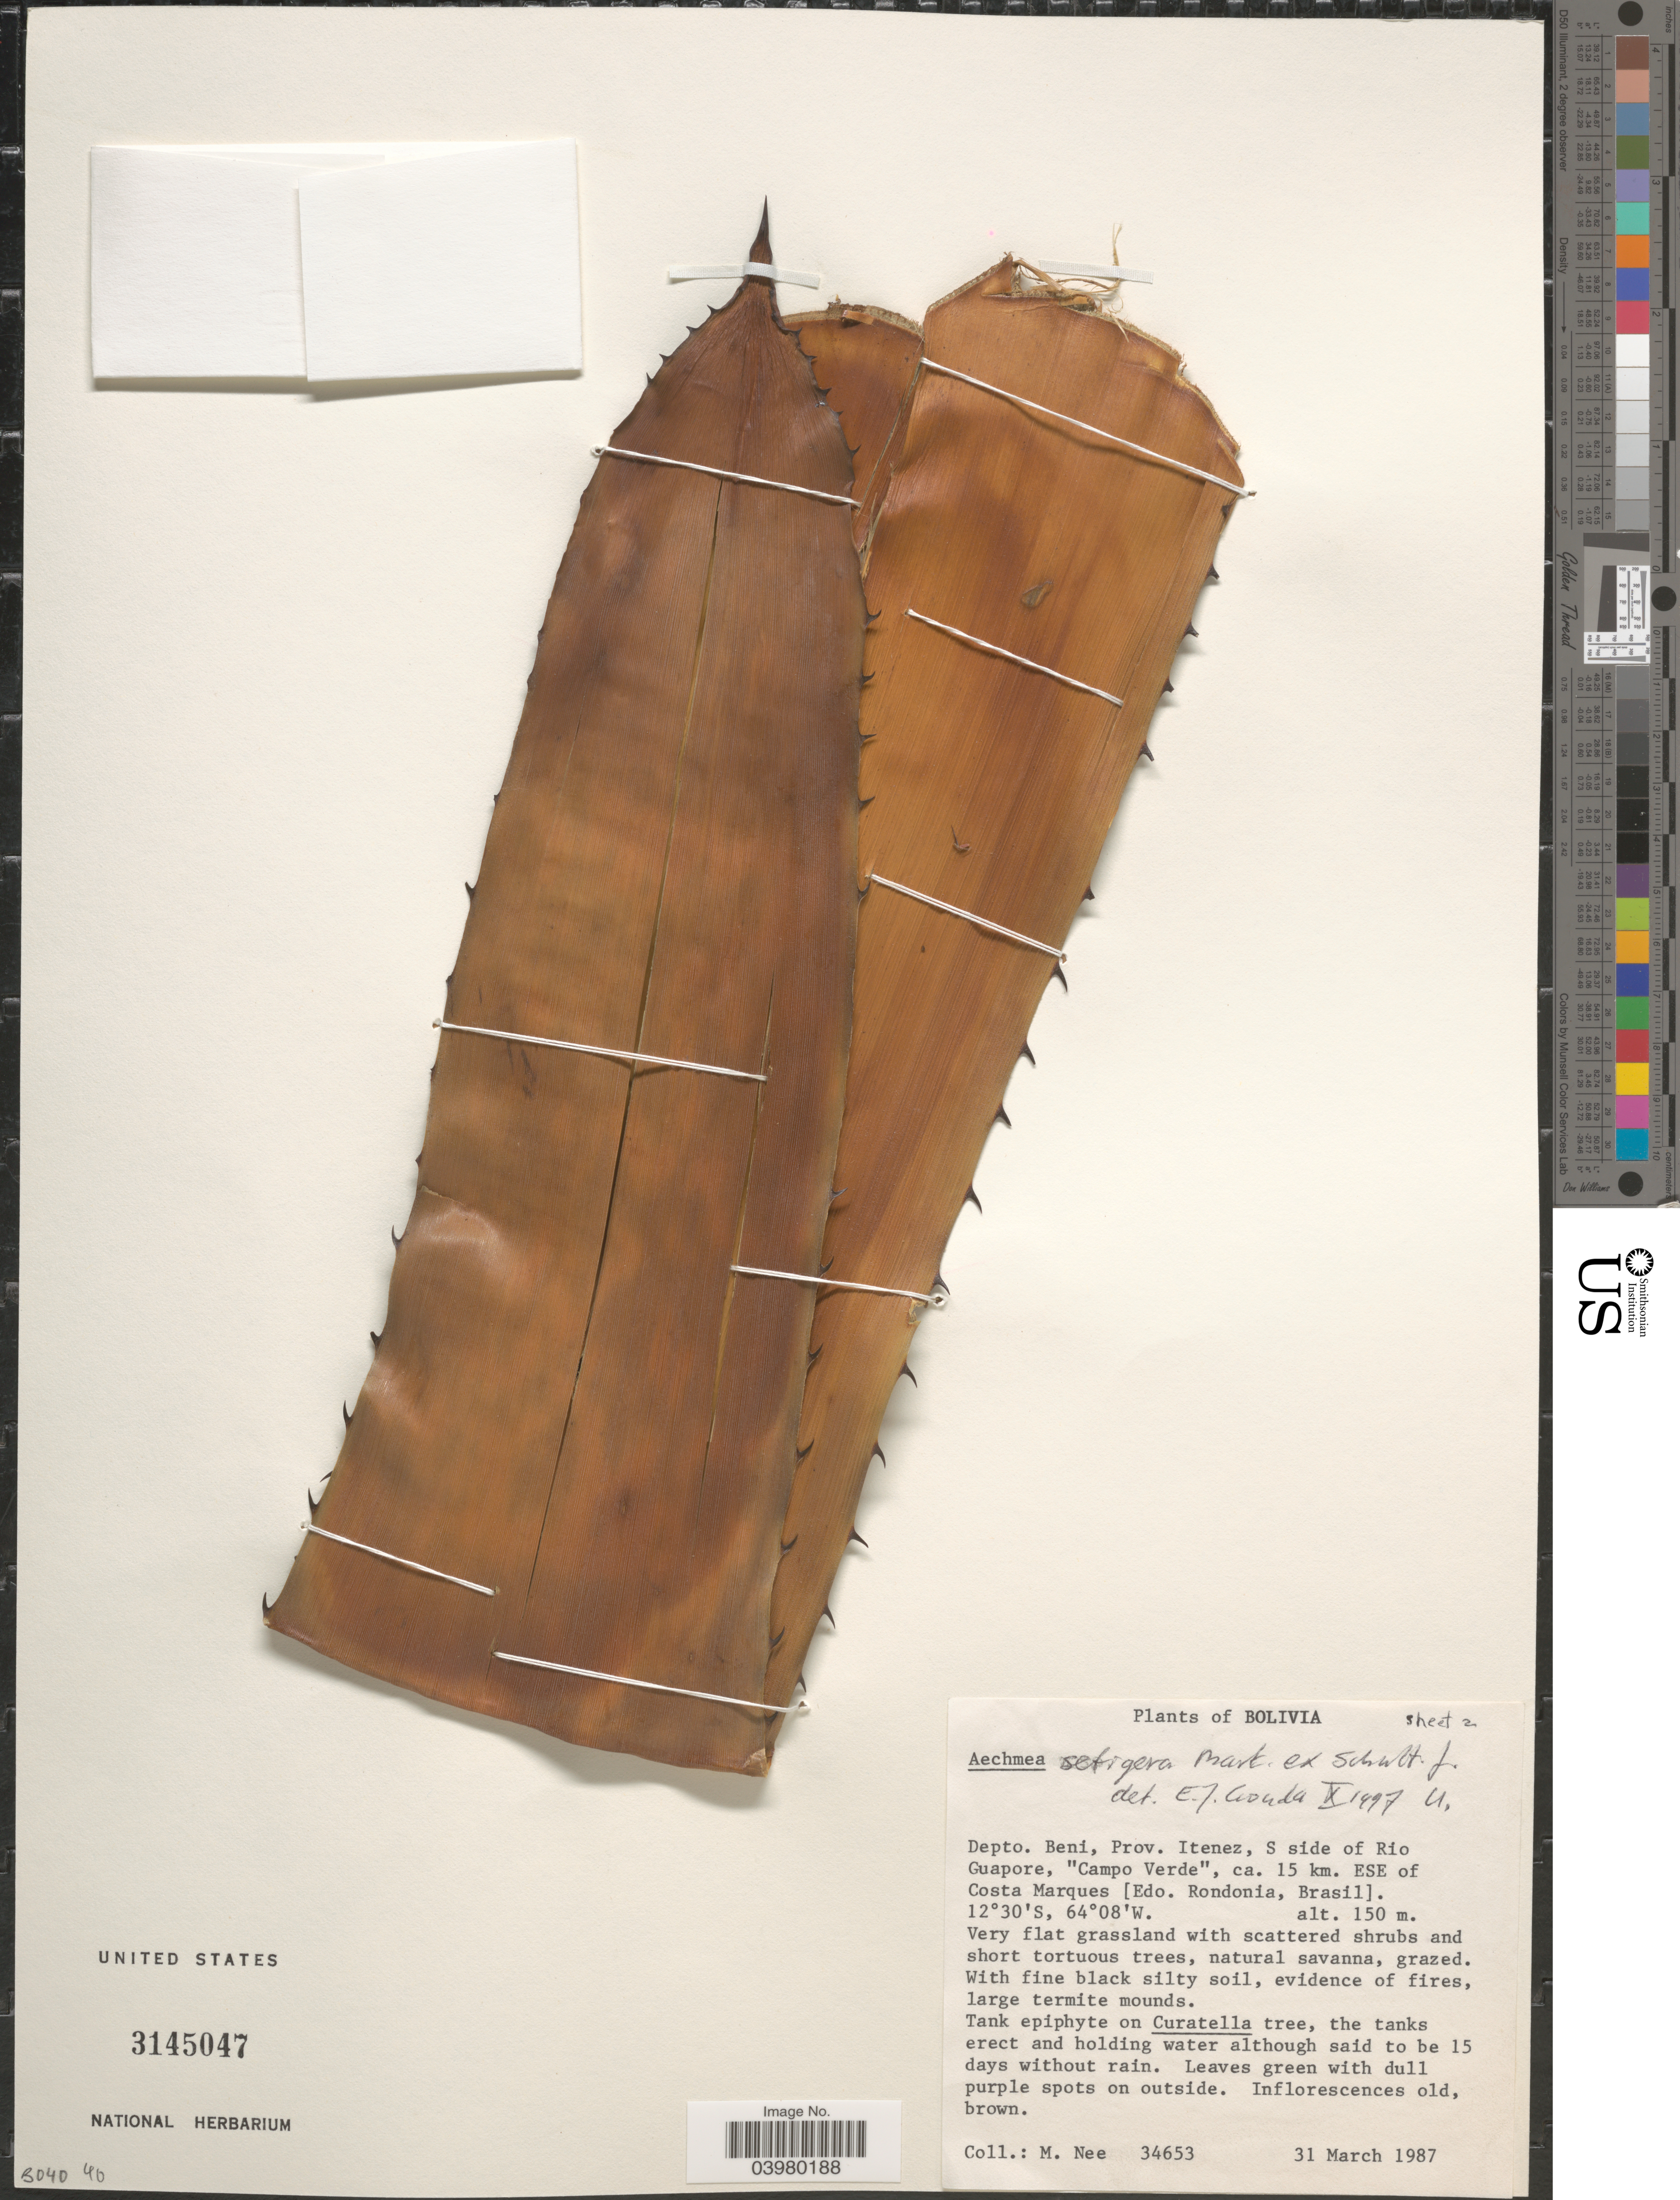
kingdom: Plantae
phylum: Tracheophyta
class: Liliopsida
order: Poales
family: Bromeliaceae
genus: Aechmea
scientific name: Aechmea setigera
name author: Mart. ex Schult. & Schult. f.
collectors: M. Nee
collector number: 34653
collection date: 1987-03-31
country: Bolivia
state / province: Beni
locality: Depto. Beni, Prov. Itenez, S side of Rio Guapore, "Campo Verde", ca. 15 km. ESE of Costa Marques [Edo. Rondonia, Brasil].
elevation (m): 150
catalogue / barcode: US 3145047